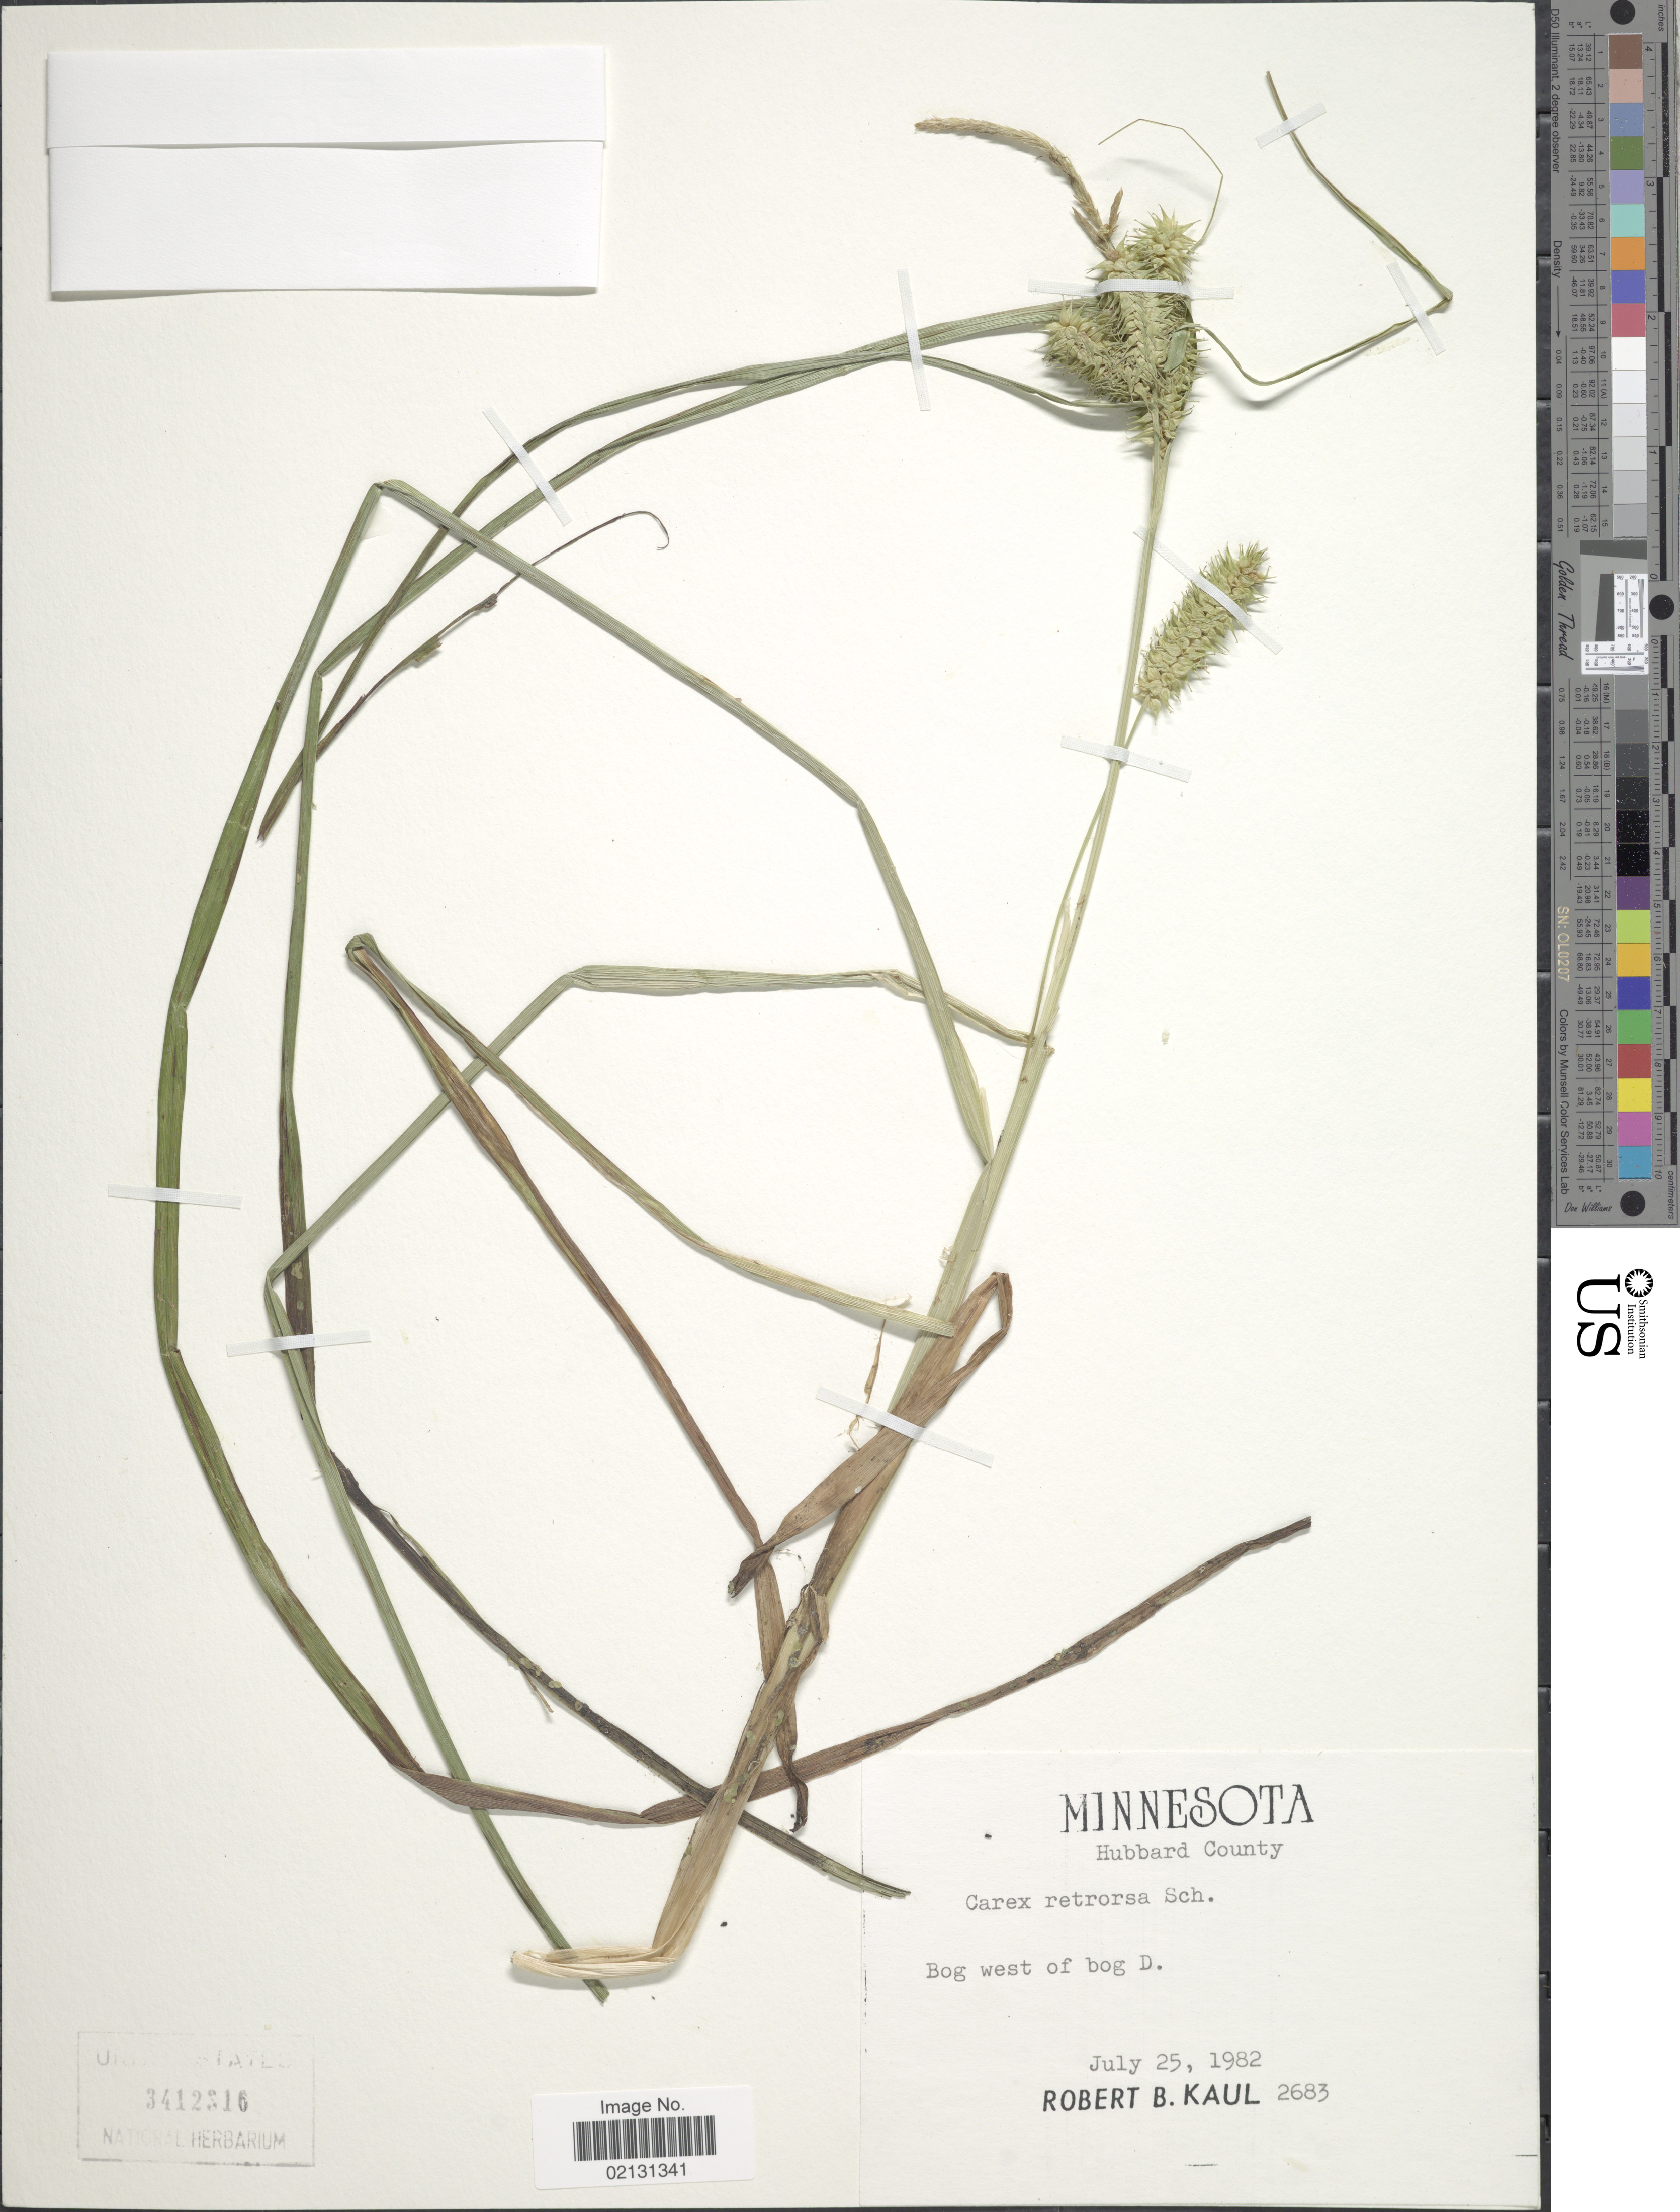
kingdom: Plantae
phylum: Tracheophyta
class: Liliopsida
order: Poales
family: Cyperaceae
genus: Carex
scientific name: Carex retrorsa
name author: Schwein.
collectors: R. Kaul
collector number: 2683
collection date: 1982-07-25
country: United States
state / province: Minnesota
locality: Bog west of bog D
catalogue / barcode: US 3412316